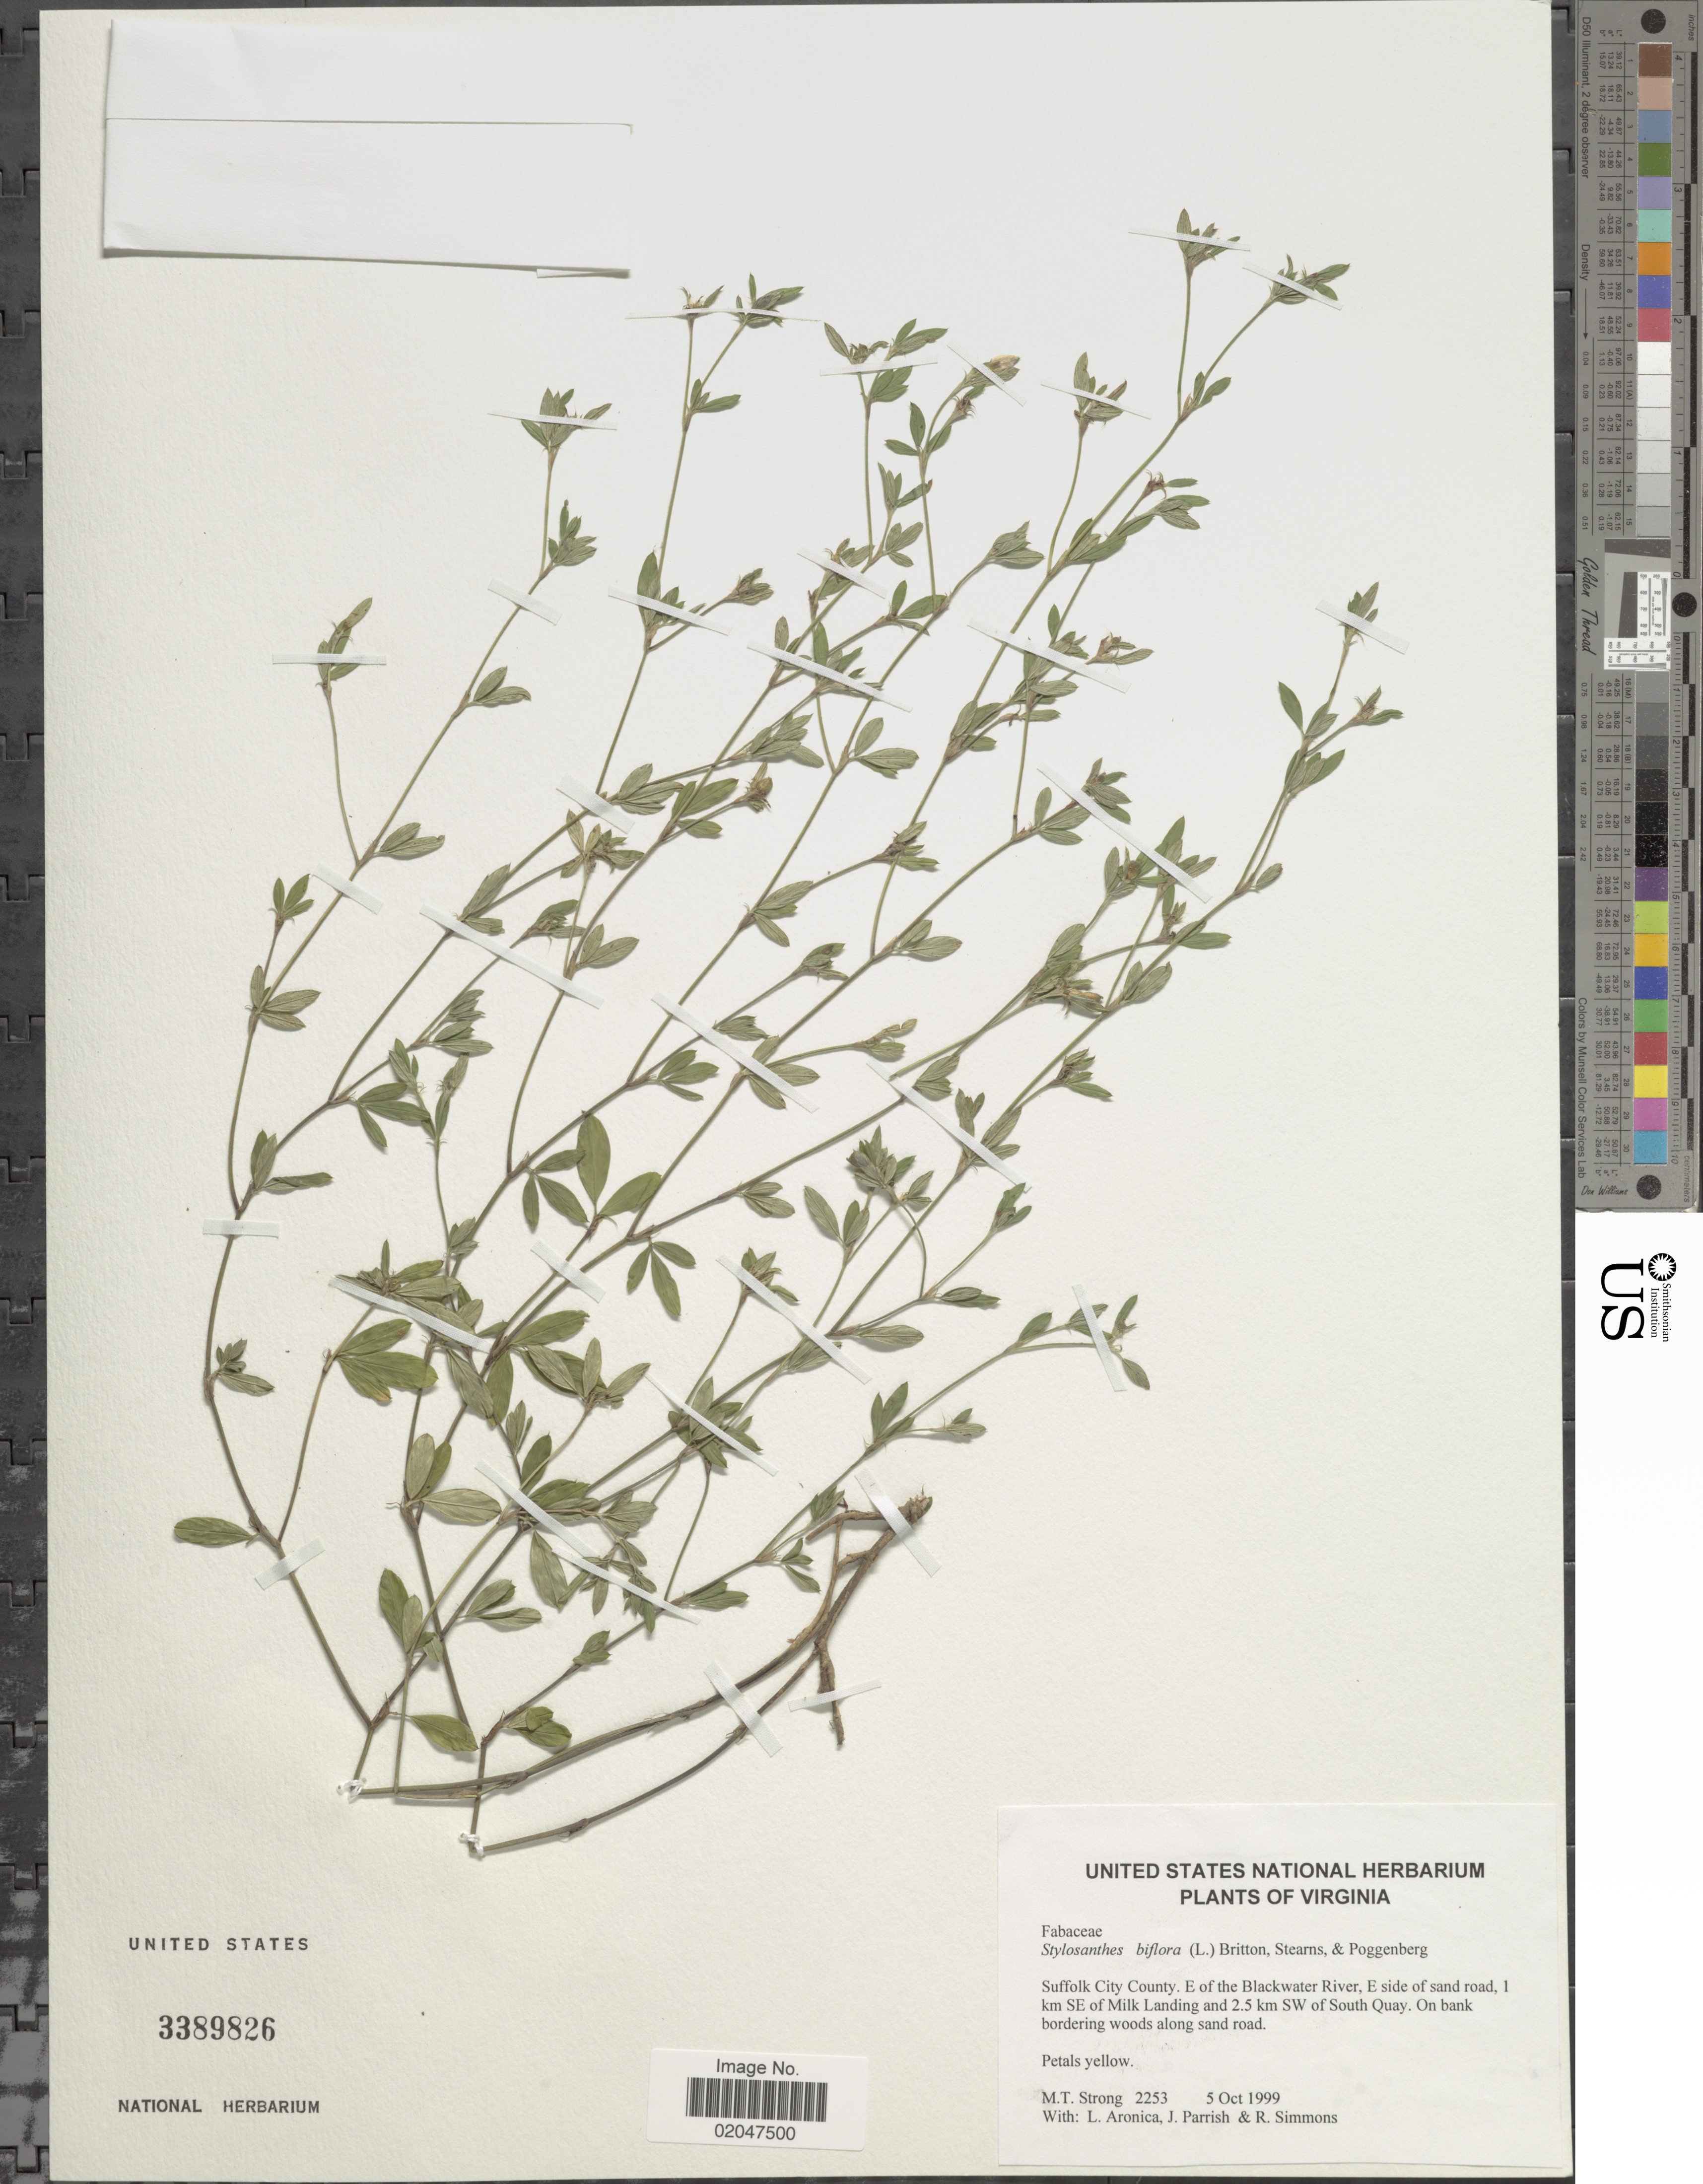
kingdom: Plantae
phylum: Tracheophyta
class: Magnoliopsida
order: Fabales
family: Fabaceae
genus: Stylosanthes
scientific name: Stylosanthes biflora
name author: (L.) Britton et al.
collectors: M. T. Strong, L. Aronica, J. Parrish & R. Simmons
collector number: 2253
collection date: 1999-10-05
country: United States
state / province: Virginia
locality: Suffolk City, E of Blackwater River, E side of sand road, 1 km SE of Milk Landing and 2.5 km SW of South Quay. On bank bordering woods along sand road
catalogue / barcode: US 3389826